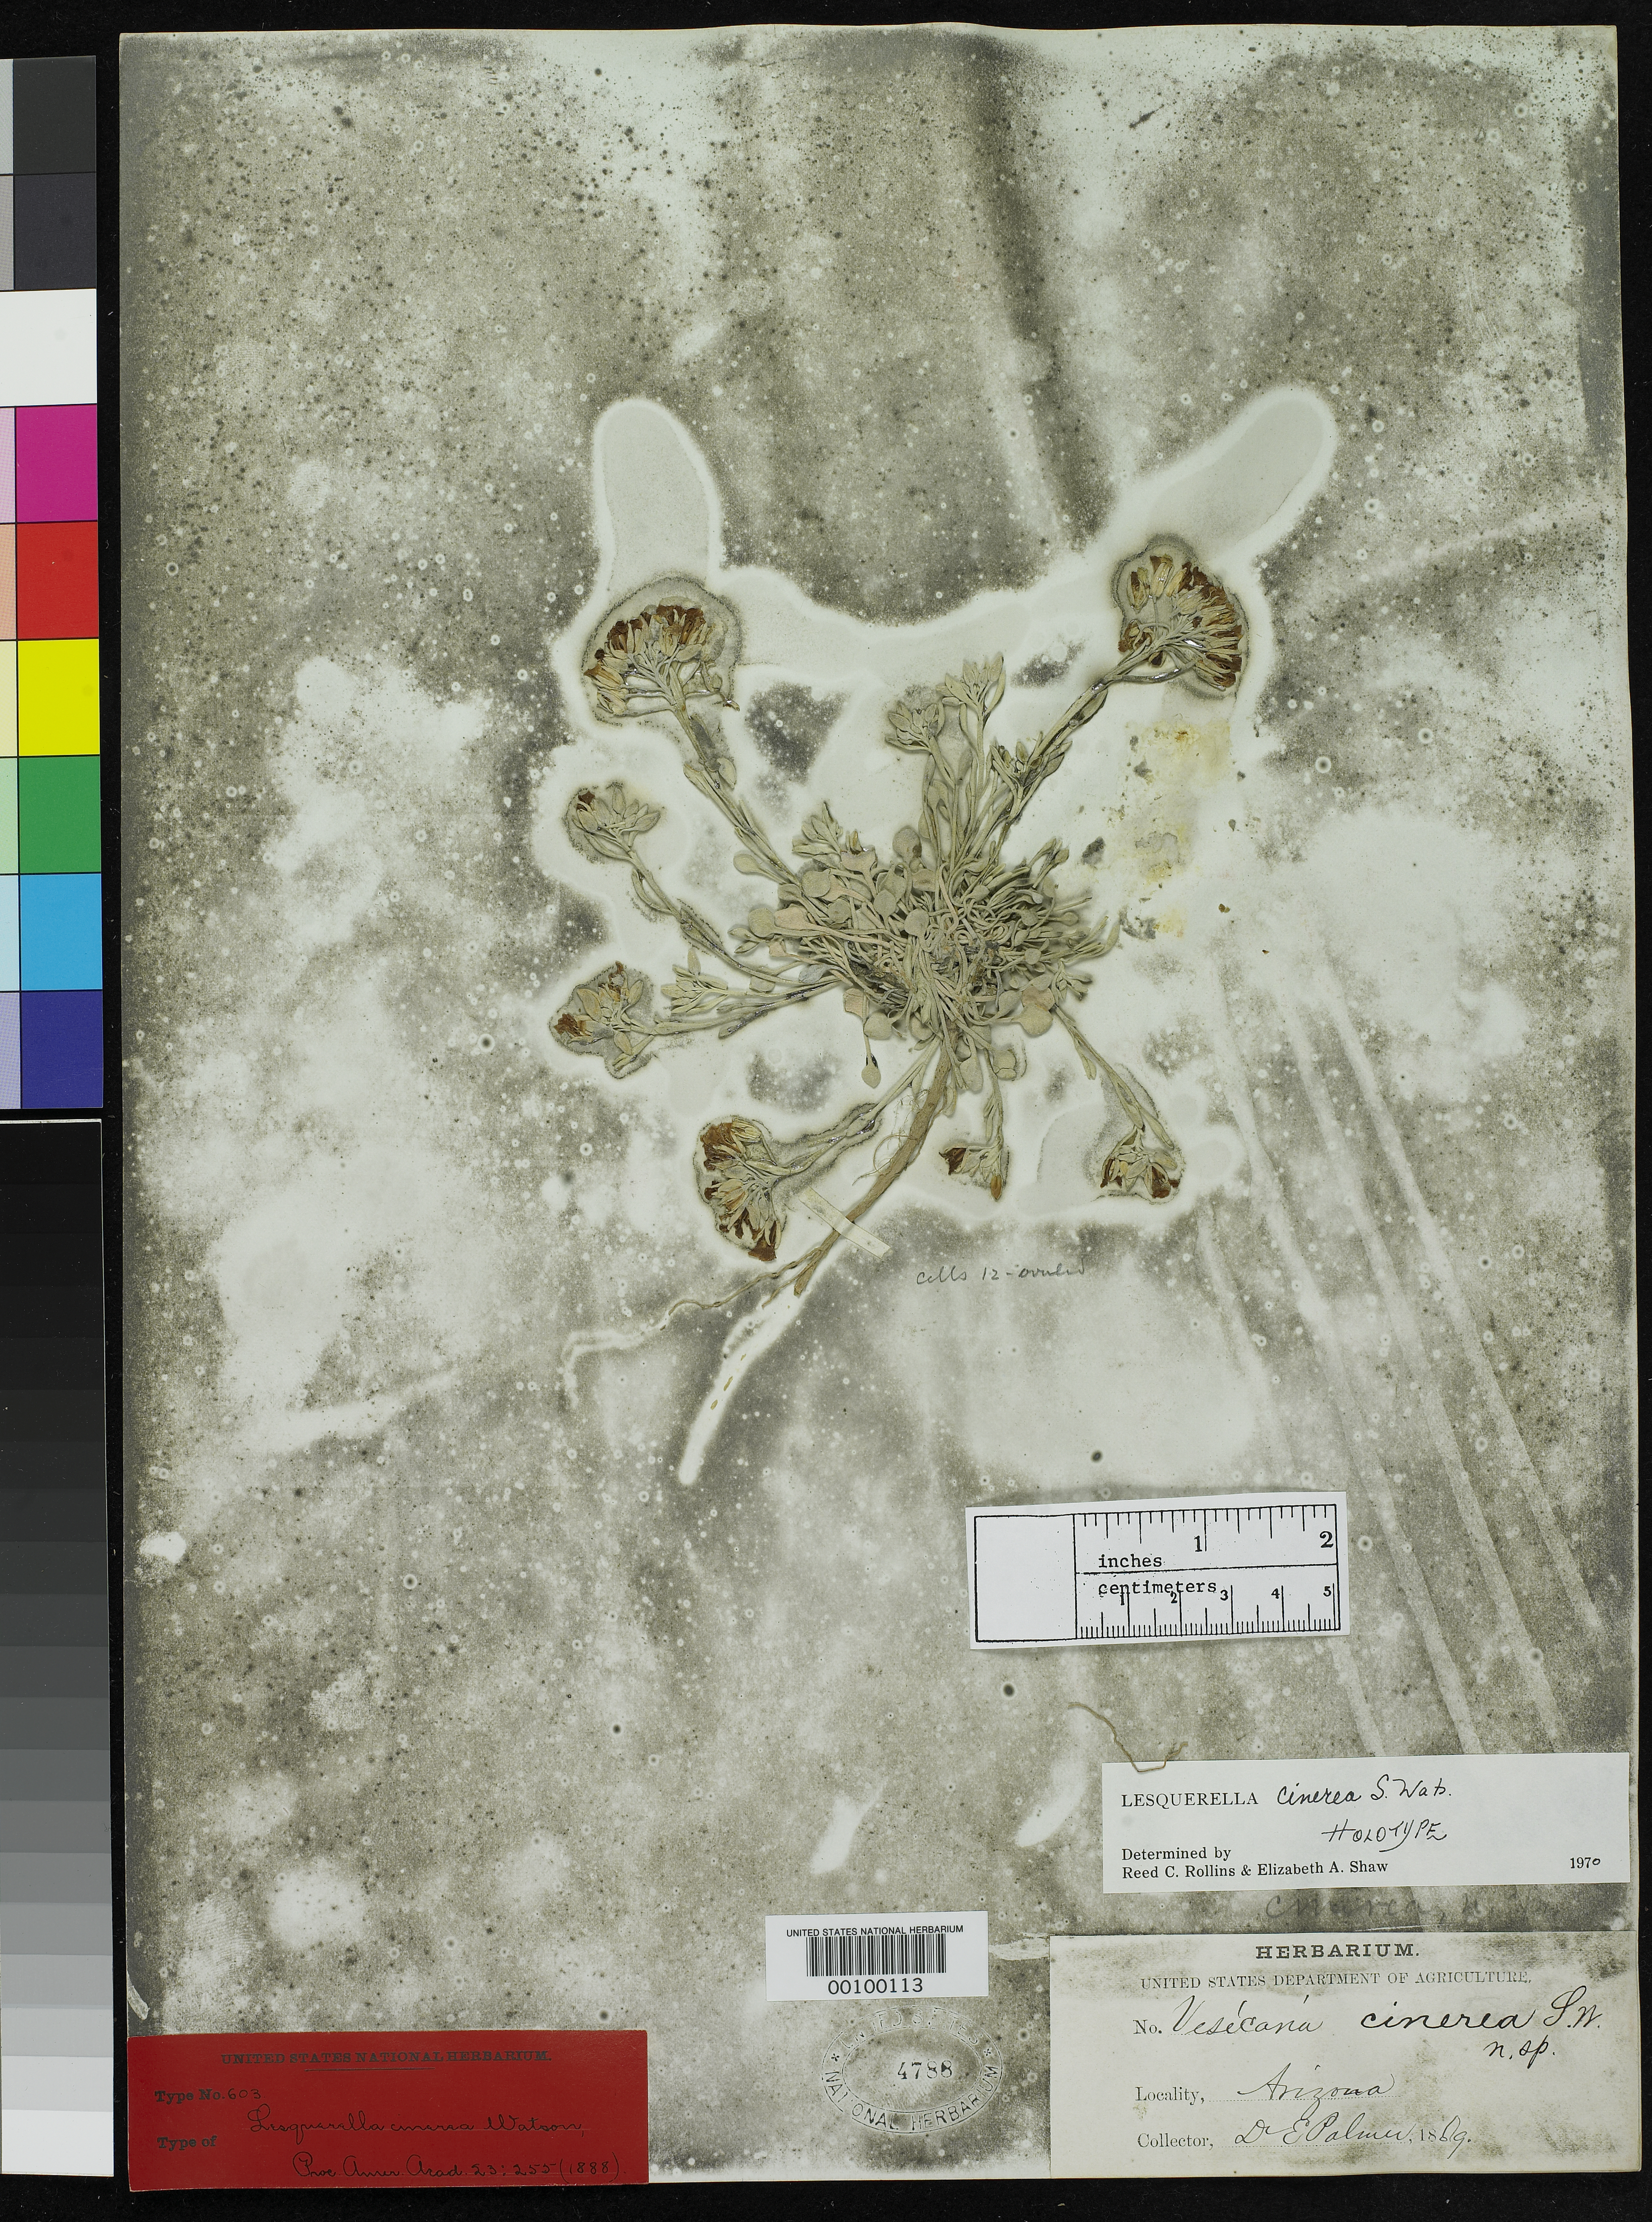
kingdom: Plantae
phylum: Tracheophyta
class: Magnoliopsida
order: Brassicales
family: Brassicaceae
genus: Lesquerella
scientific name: Lesquerella cinerea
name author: S. Watson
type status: Type Collection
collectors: E. Palmer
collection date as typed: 1869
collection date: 1869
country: United States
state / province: Arizona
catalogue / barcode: US 4788